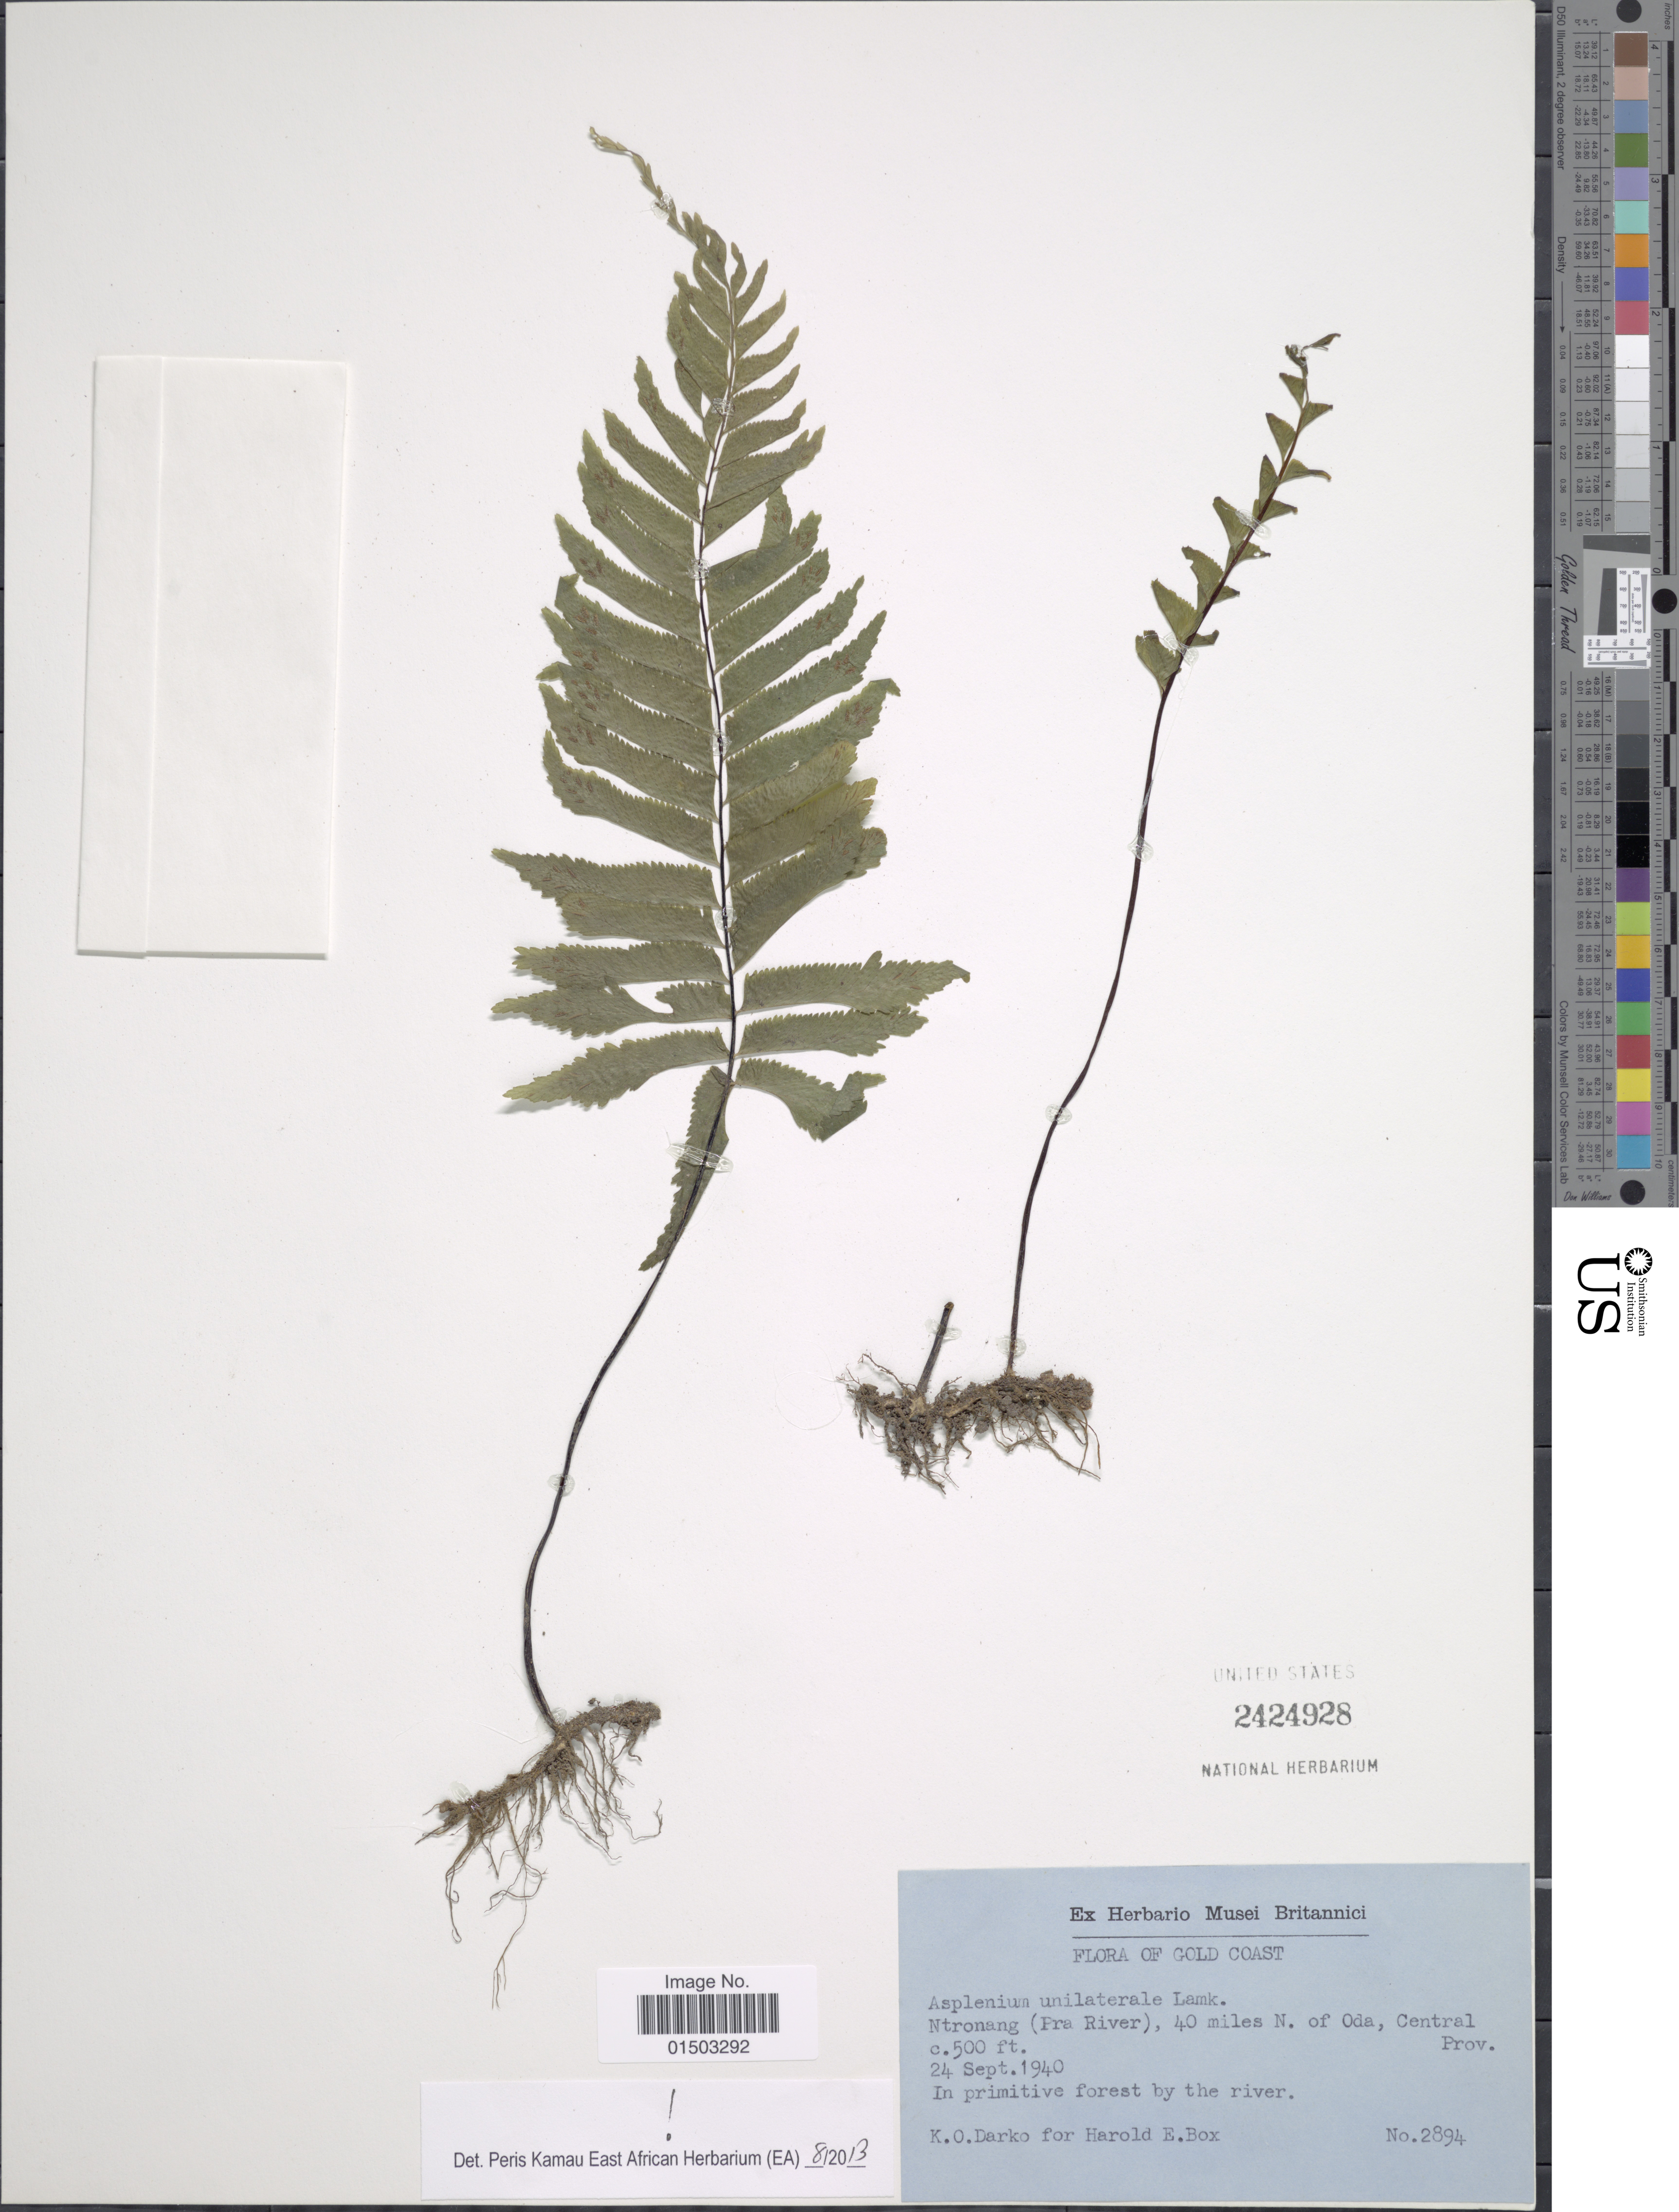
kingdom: Plantae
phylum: Tracheophyta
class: Polypodiopsida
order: Polypodiales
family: Aspleniaceae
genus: Hymenasplenium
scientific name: Hymenasplenium unilaterale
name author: (Lam.) Hayata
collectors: H. E. Box & K. Darko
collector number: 2894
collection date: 1940-09-24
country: Ghana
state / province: Central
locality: Gold Coast. Ntronang (Fra River). 40 miles N. of Oda, Central Prov.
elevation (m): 152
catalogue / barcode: US 2424928